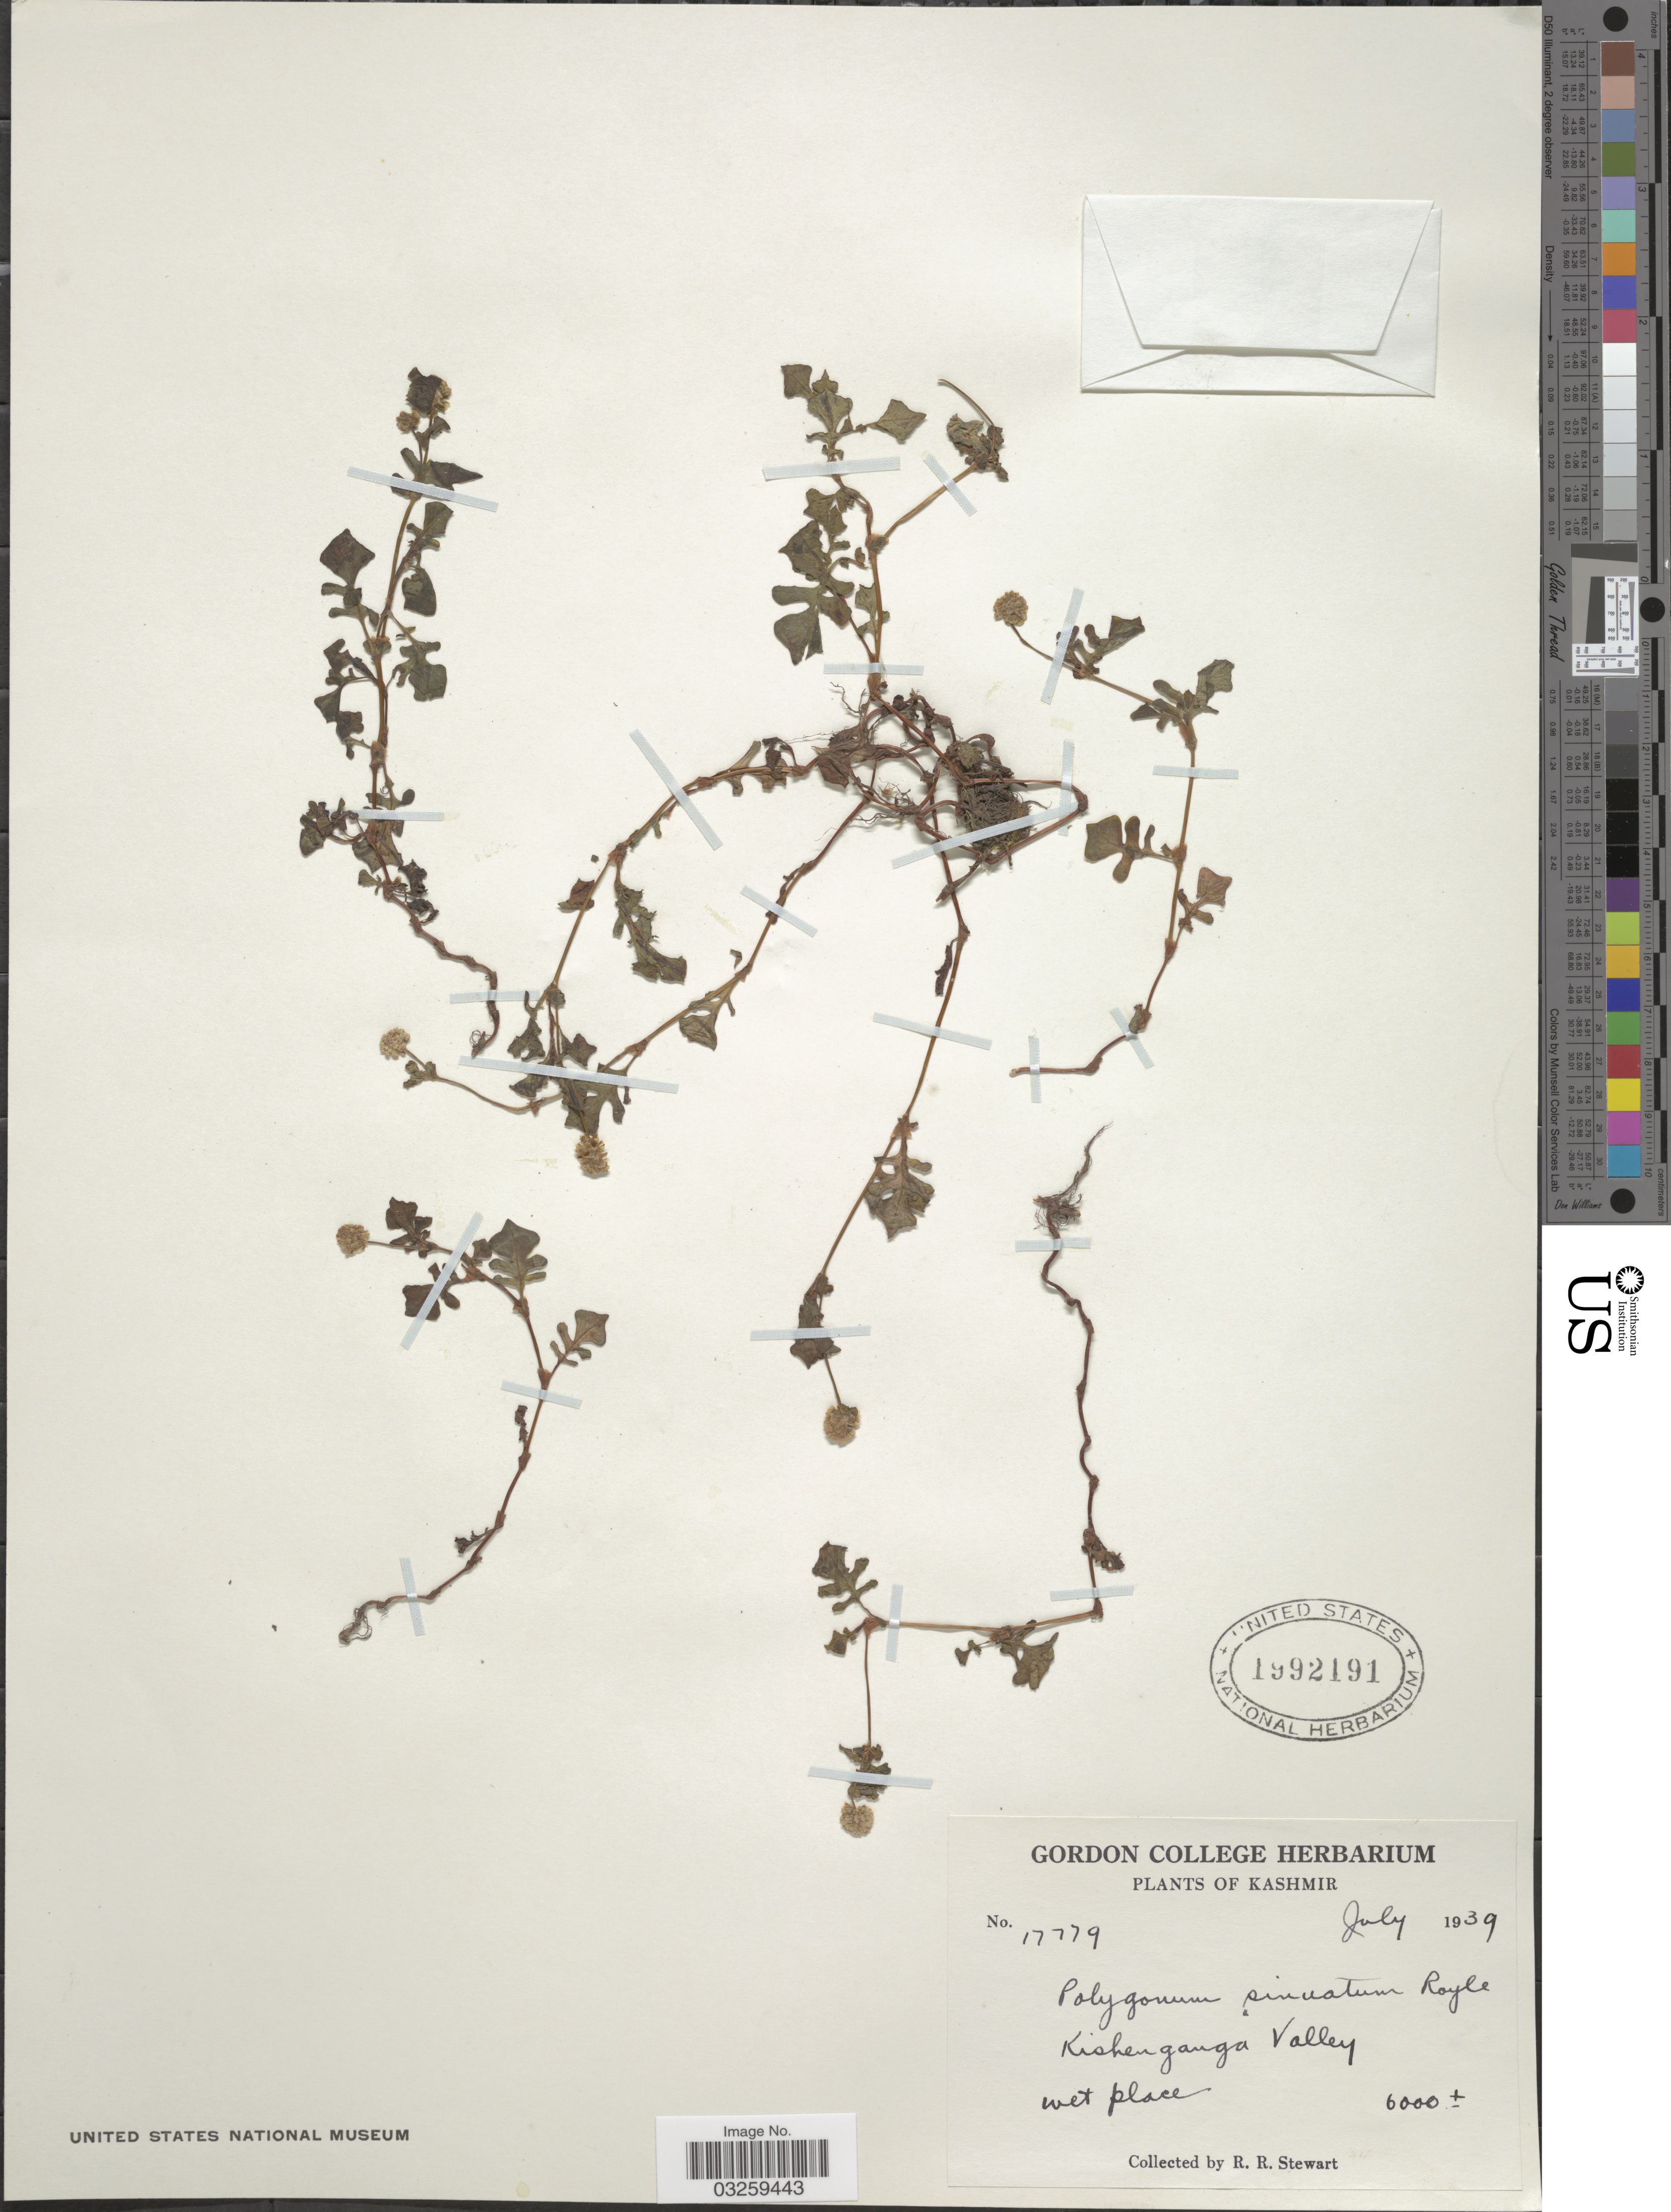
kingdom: Plantae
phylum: Tracheophyta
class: Magnoliopsida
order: Caryophyllales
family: Polygonaceae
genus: Polygonum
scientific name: Polygonum sinuatum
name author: Royle ex Bab.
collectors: R. Stewart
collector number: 17779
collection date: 1939-07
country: India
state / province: Jammu and Kashmir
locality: Kashmir, Kishenganga Valley.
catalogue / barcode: US 1992191